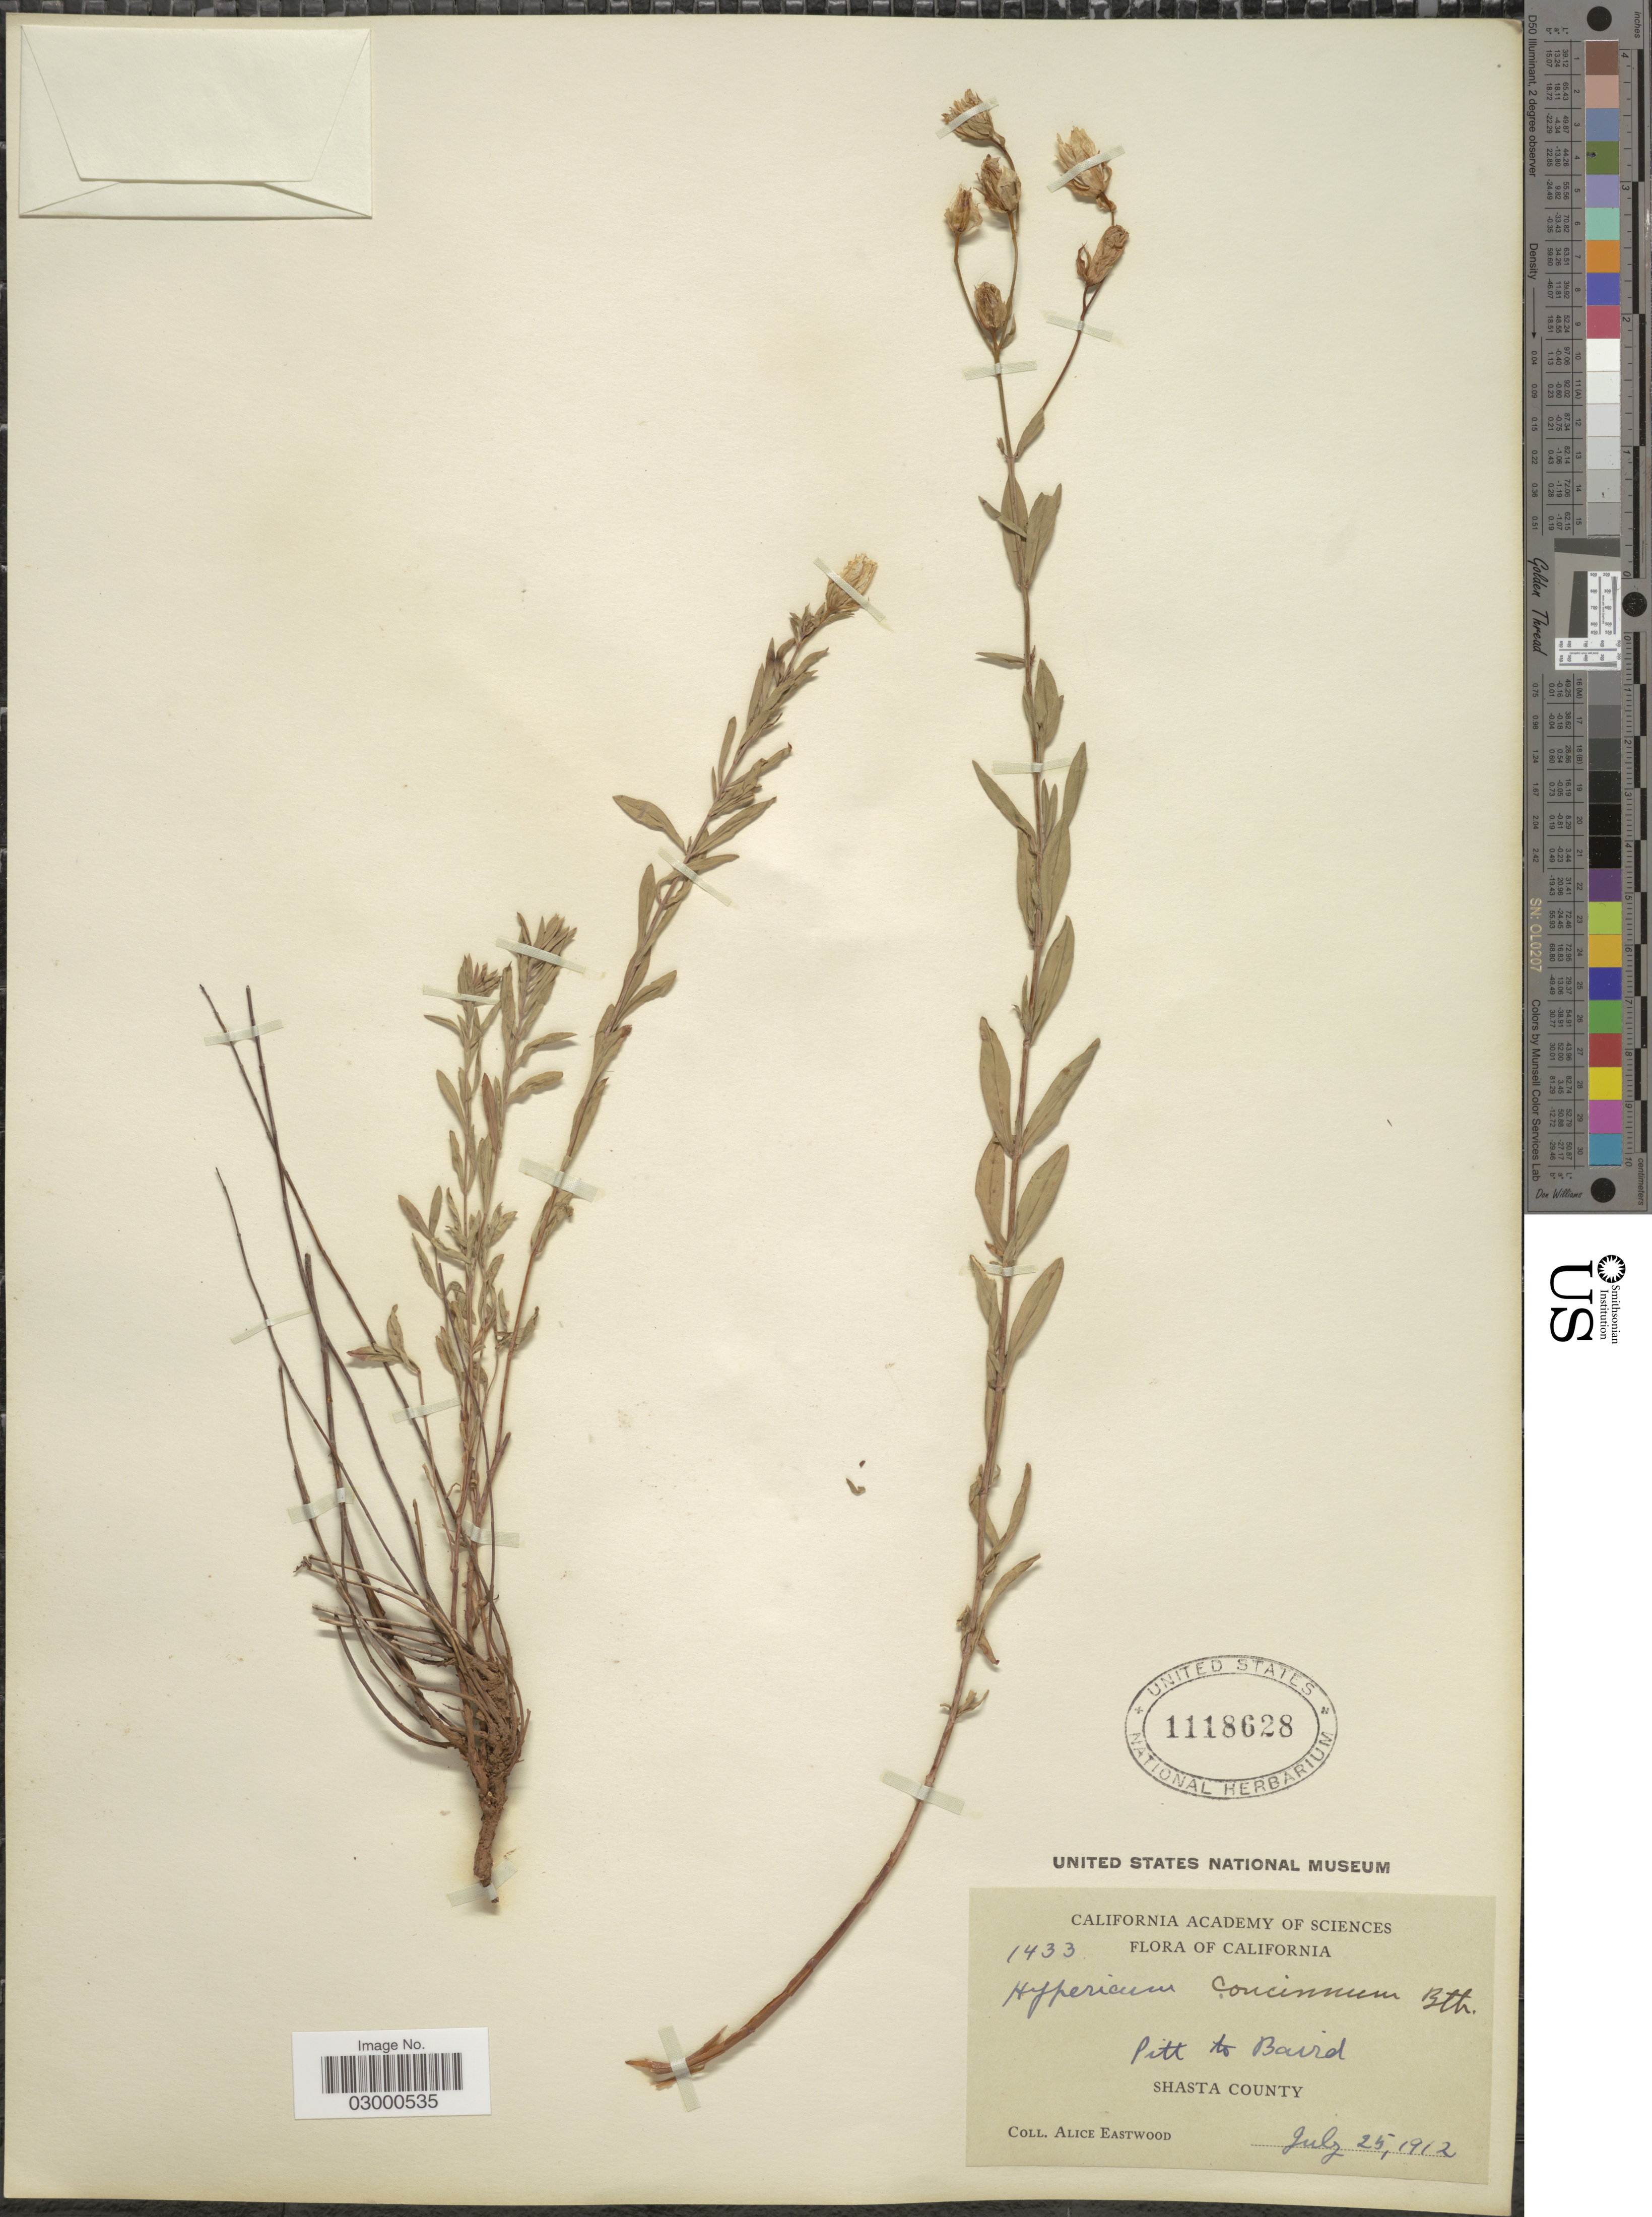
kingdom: Plantae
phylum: Tracheophyta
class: Magnoliopsida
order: Malpighiales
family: Hypericaceae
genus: Hypericum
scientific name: Hypericum concinnum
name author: Benth.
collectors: A. Eastwood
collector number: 1433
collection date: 1912-07-25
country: United States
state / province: California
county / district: Shasta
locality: Pitt to Baird, Shasta County.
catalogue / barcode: US 1118628